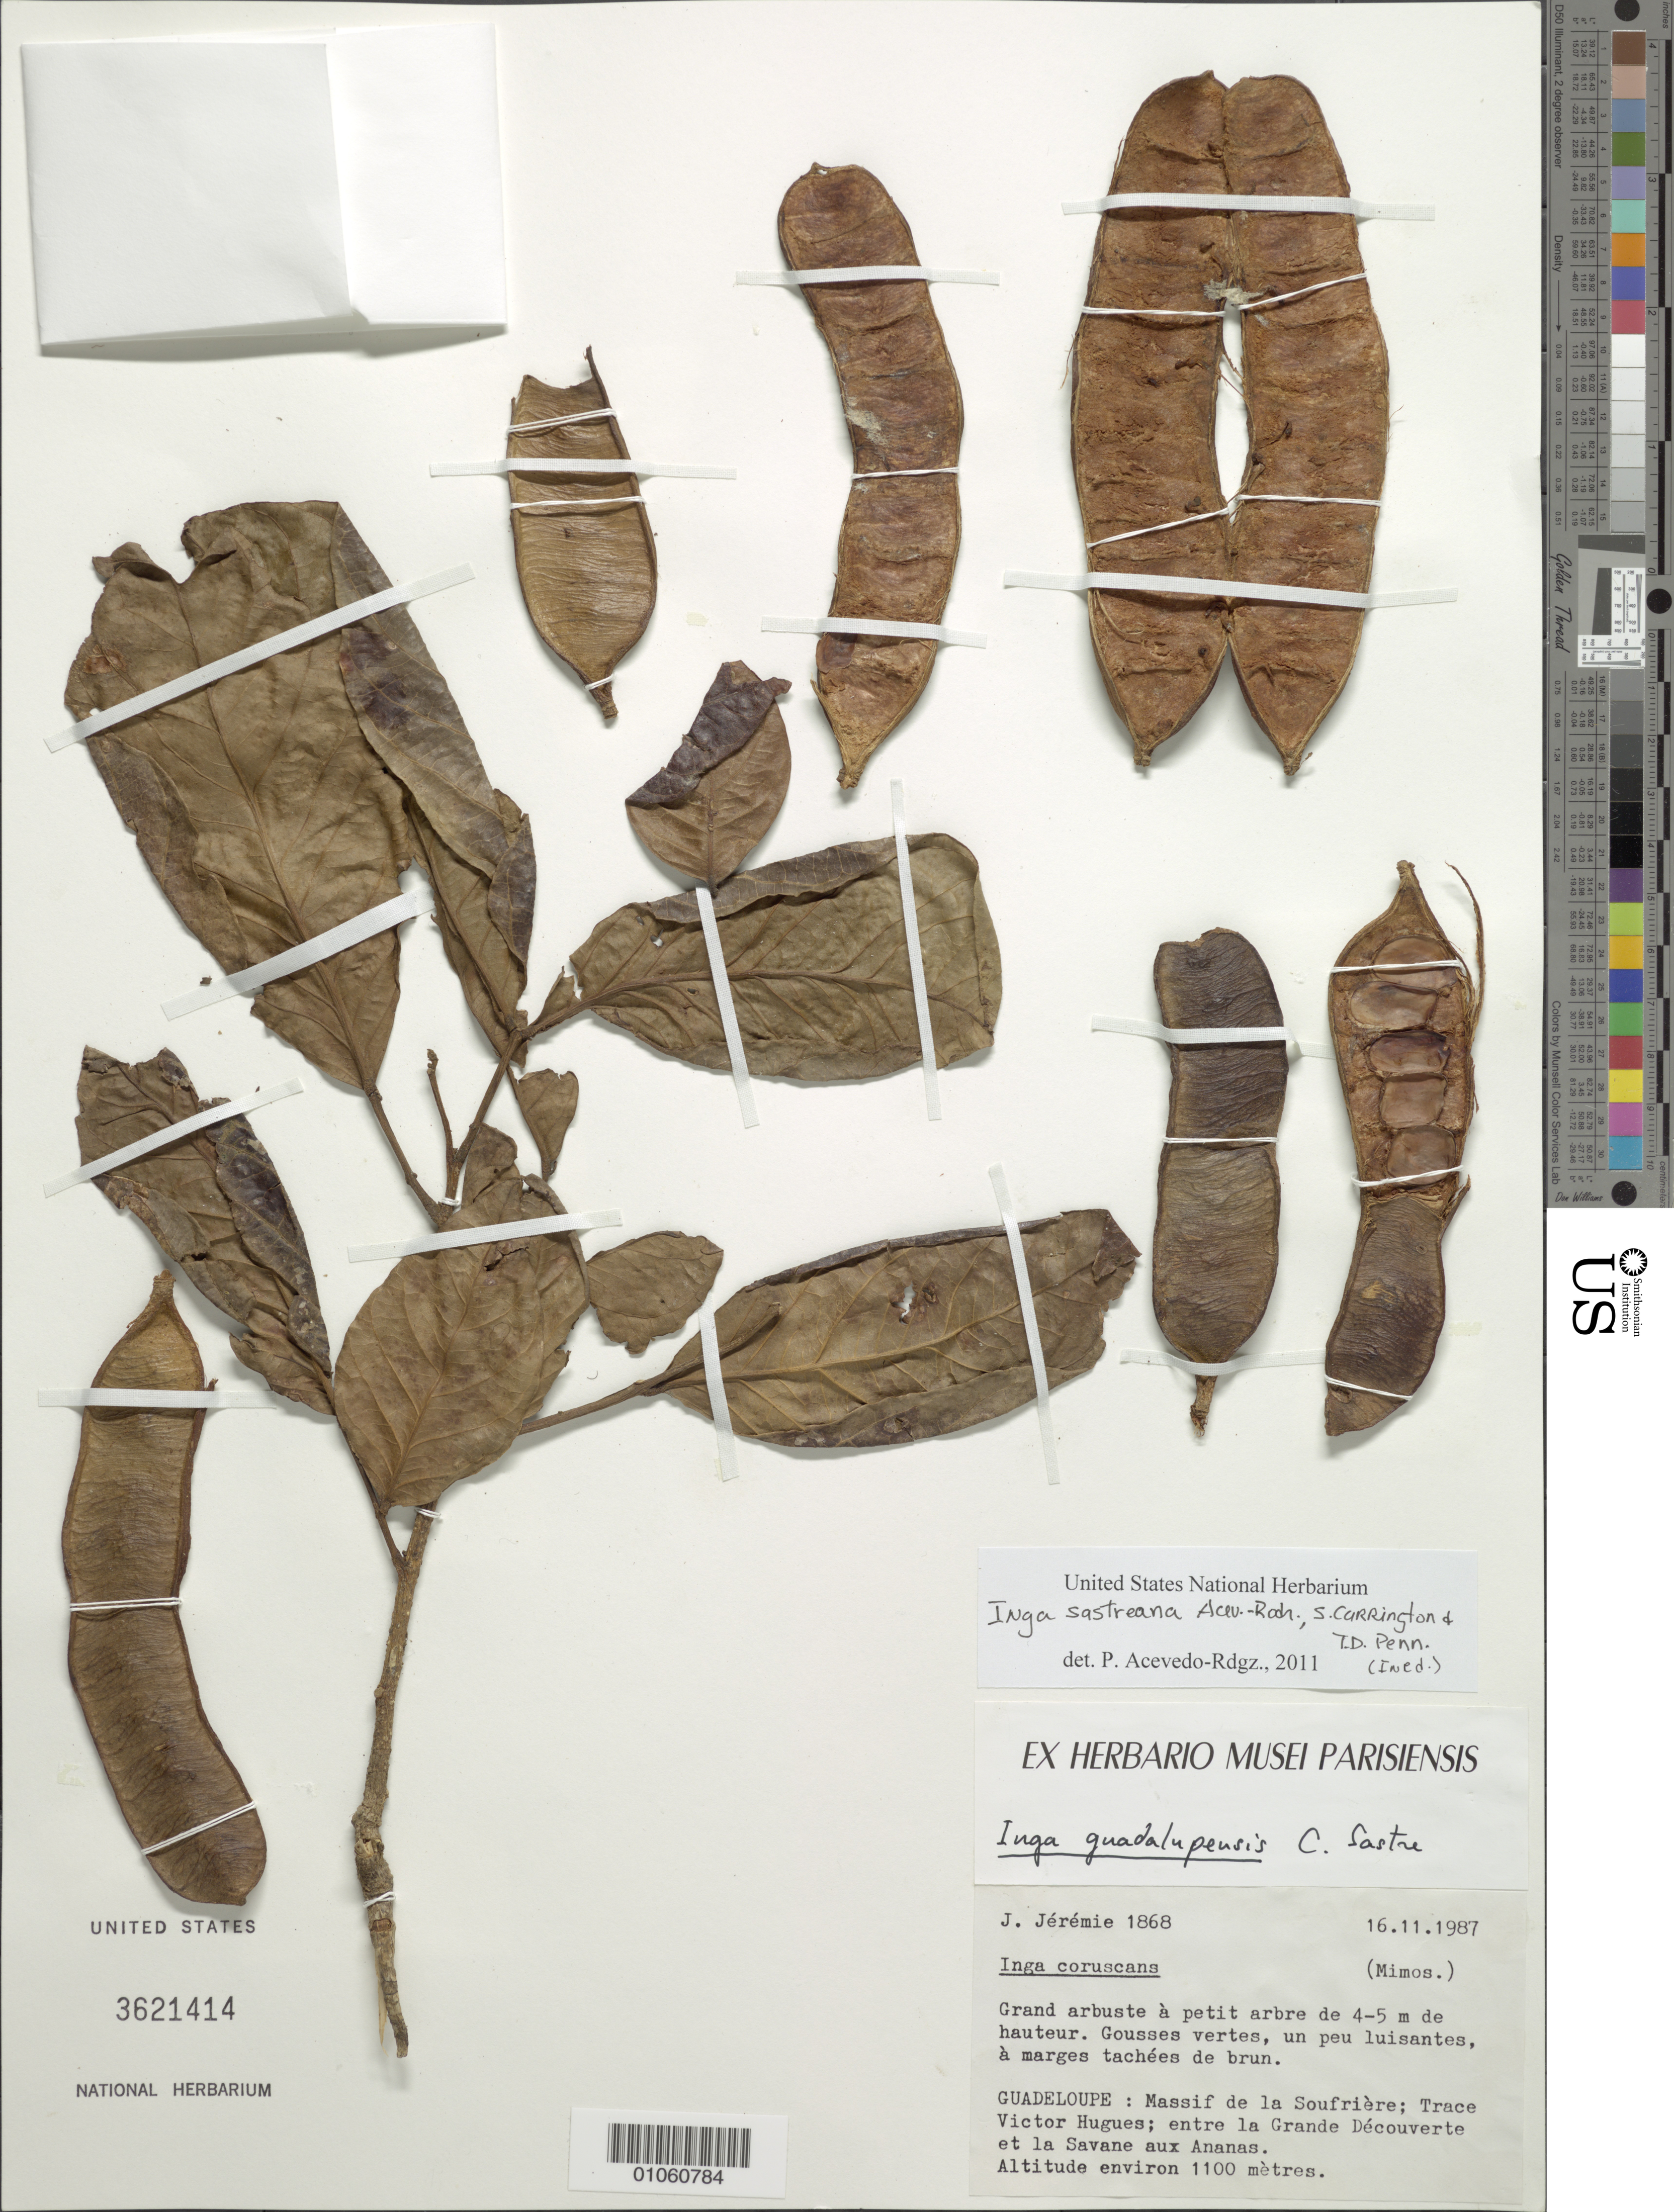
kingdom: Plantae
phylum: Tracheophyta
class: Magnoliopsida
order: Fabales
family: Fabaceae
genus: Inga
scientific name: Inga sastreana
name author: Acev.-Rodr. et al.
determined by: Acevedo-Rodríguez, P., (BOT), Smithsonian Institution - National Museum of Natural History (UNITED STATES)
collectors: J. Jérémie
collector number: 1868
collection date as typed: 16 Nov 1987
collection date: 1987-11-16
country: Guadeloupe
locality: Massif de la Soufrière; Trace Victor Hugues; entre la Grande Découverte et la Savane aux Ananas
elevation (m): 1100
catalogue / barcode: US 3621414